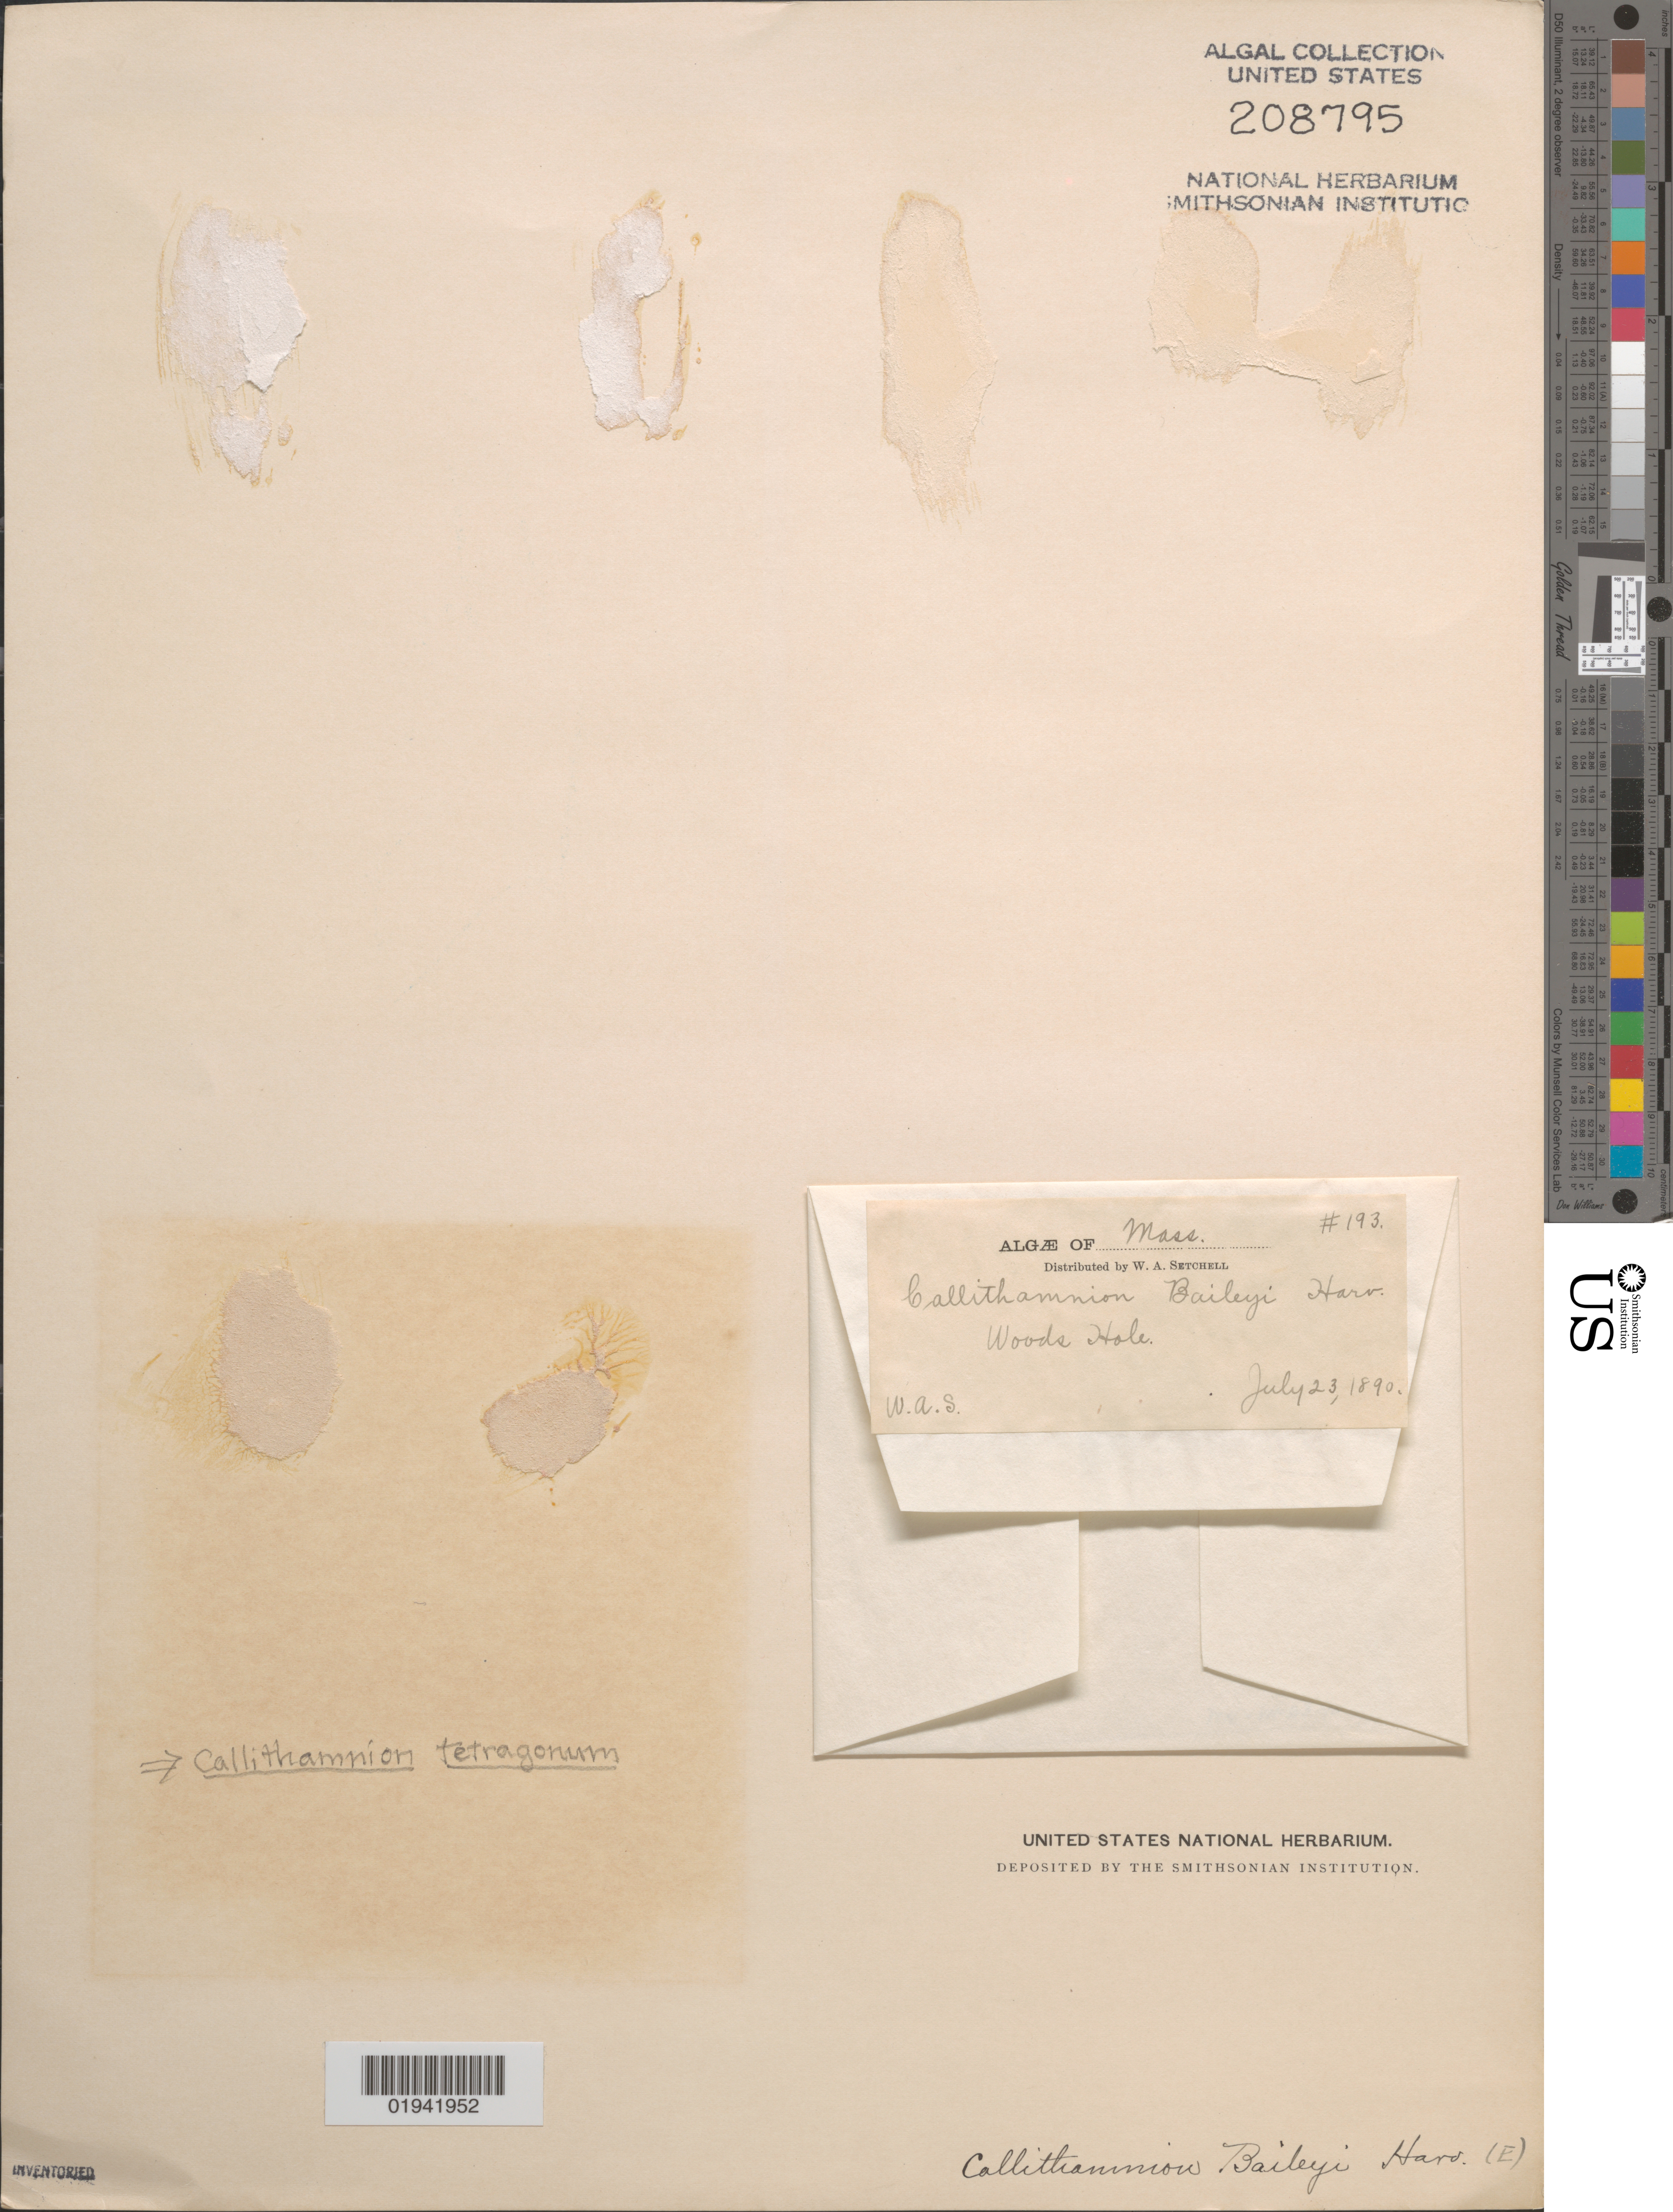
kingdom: Plantae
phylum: Rhodophyta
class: Florideophyceae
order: Ceramiales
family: Callithamniaceae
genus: Callithamnion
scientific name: Callithamnion tetragonum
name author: (With.) S.F. Gray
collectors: W. Setchell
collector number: WAS 193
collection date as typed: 22 Jul 1890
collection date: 1890-07-22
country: United States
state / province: Massachusetts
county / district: Barnstable County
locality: Woods Hole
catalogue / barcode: US 208795